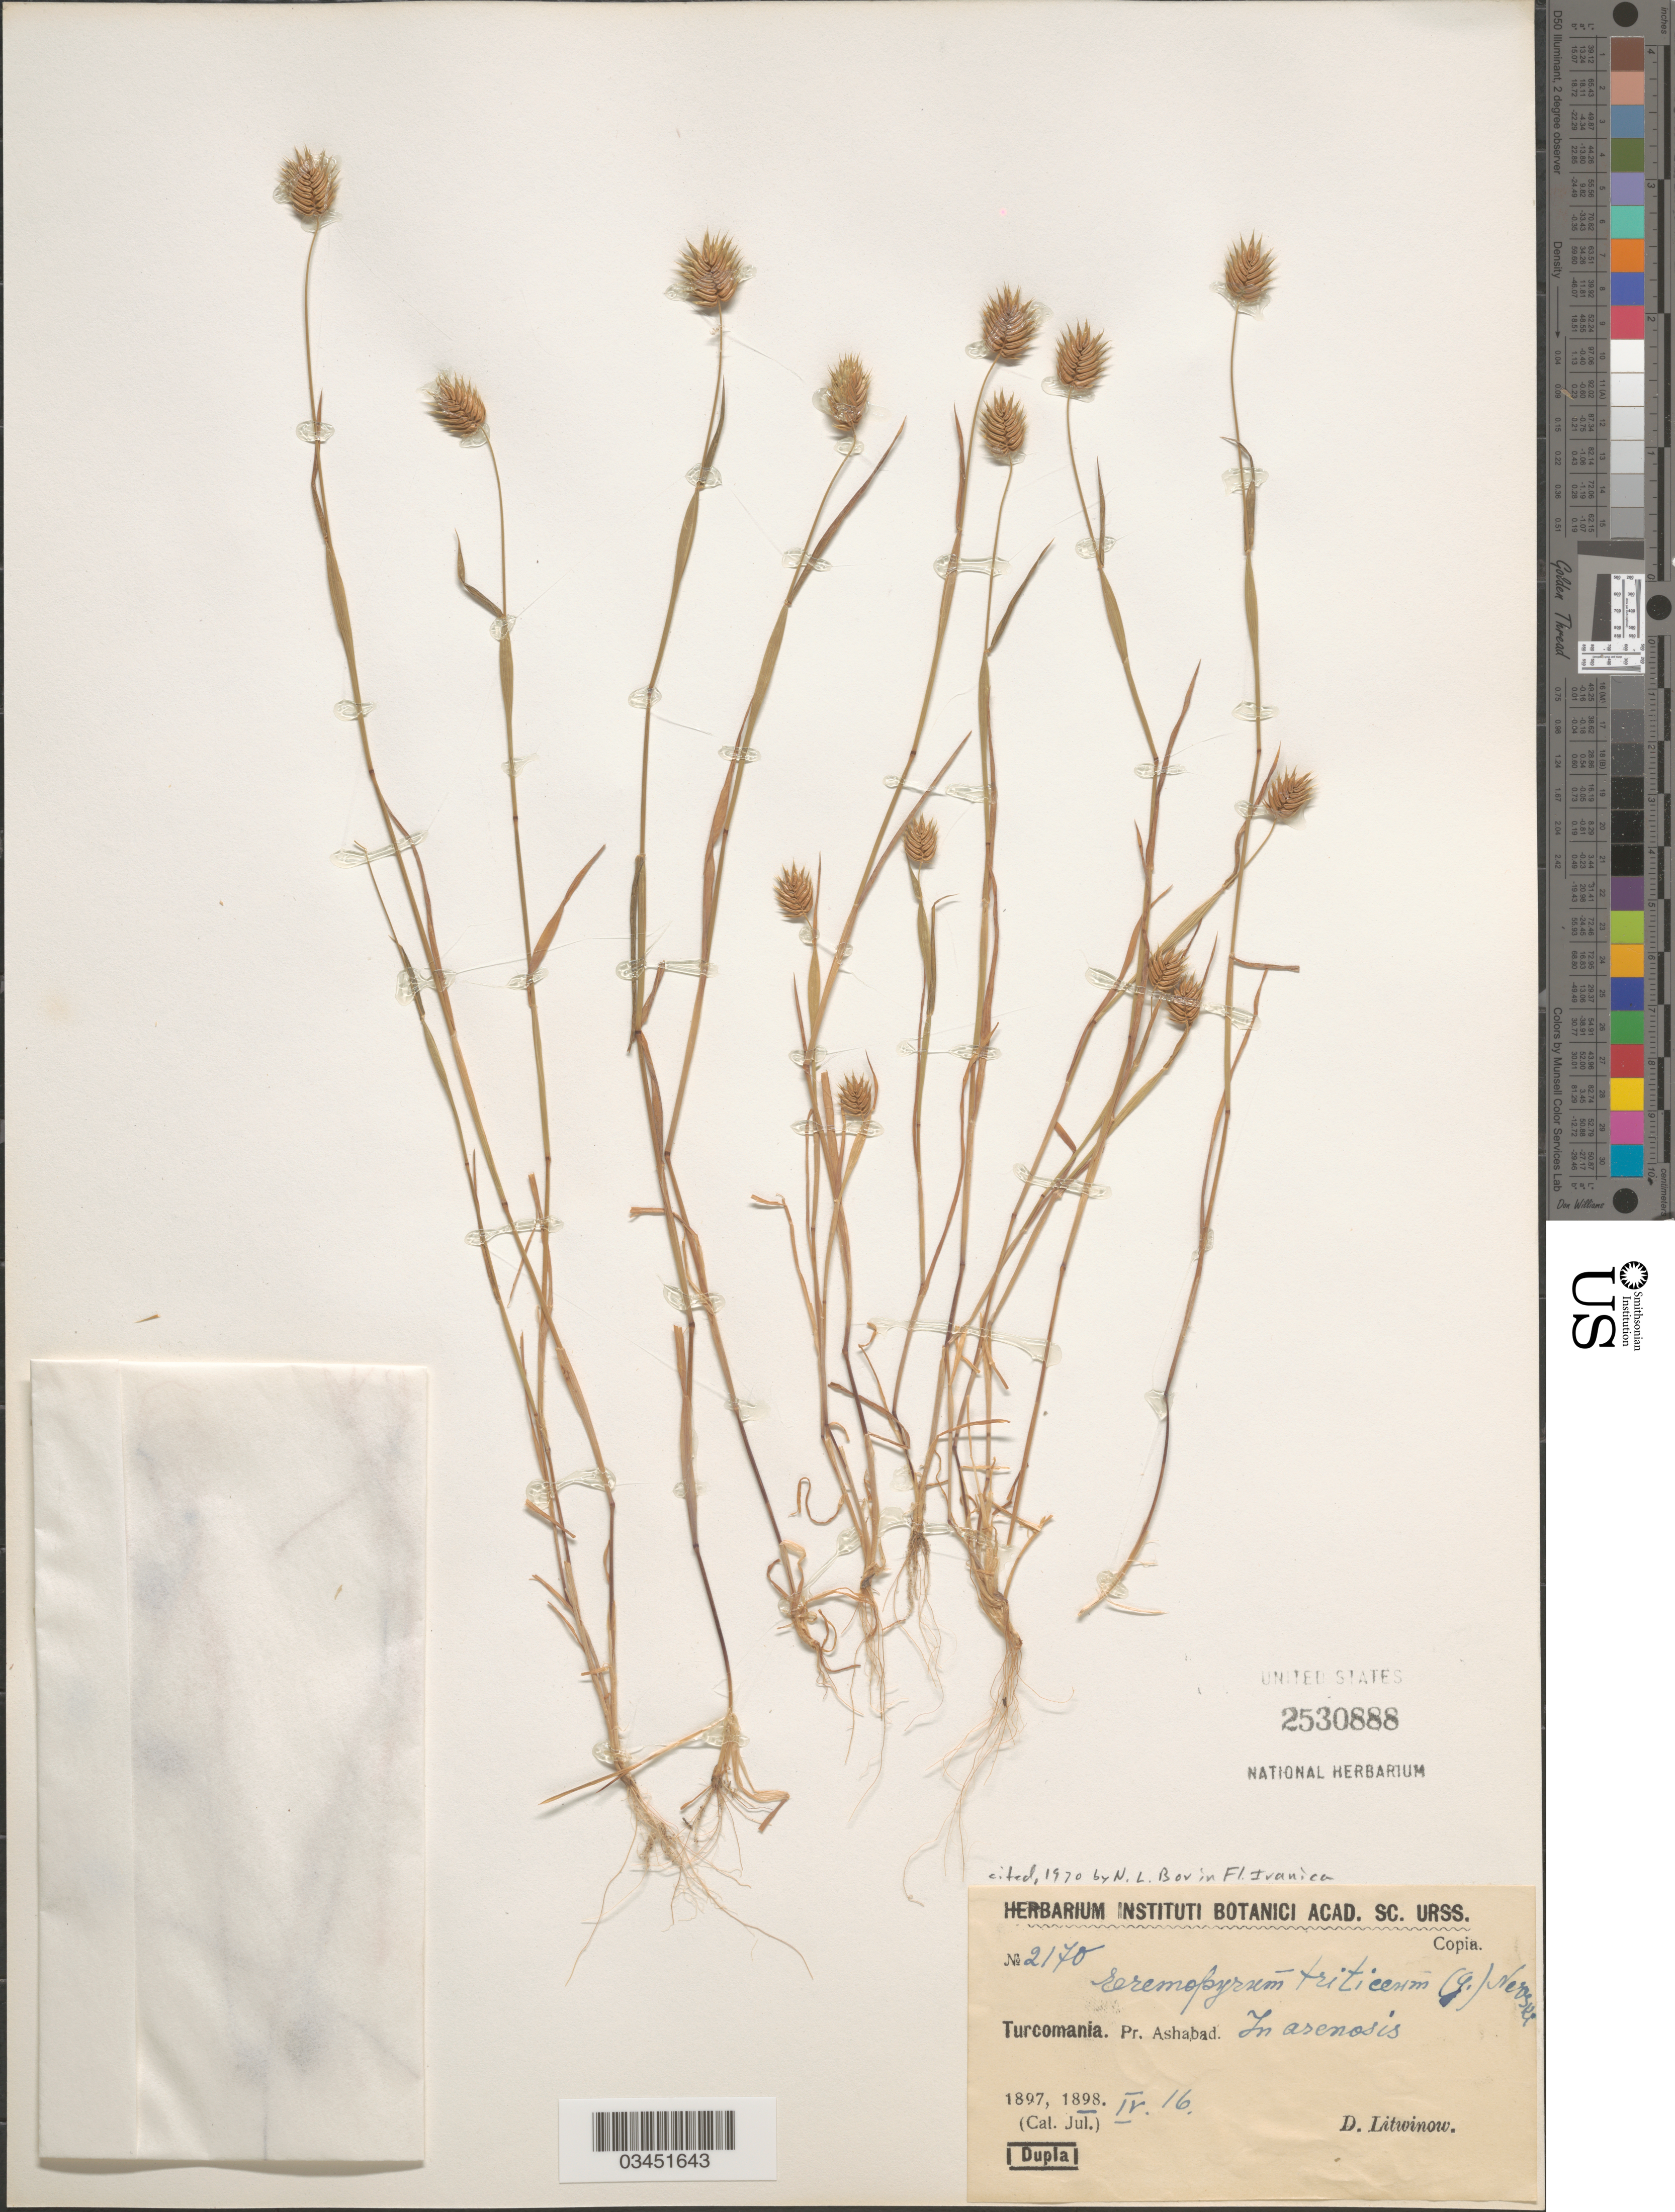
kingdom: Plantae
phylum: Tracheophyta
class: Liliopsida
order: Poales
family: Poaceae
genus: Eremopyrum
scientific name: Eremopyrum triticeum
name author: (Gaertn.) Nevski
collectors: D. Litwinow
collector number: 2170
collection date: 1898-04-16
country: Turkmenistan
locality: Turcomania. Pr. Ashabad. In arenosis.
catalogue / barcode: US 2530888